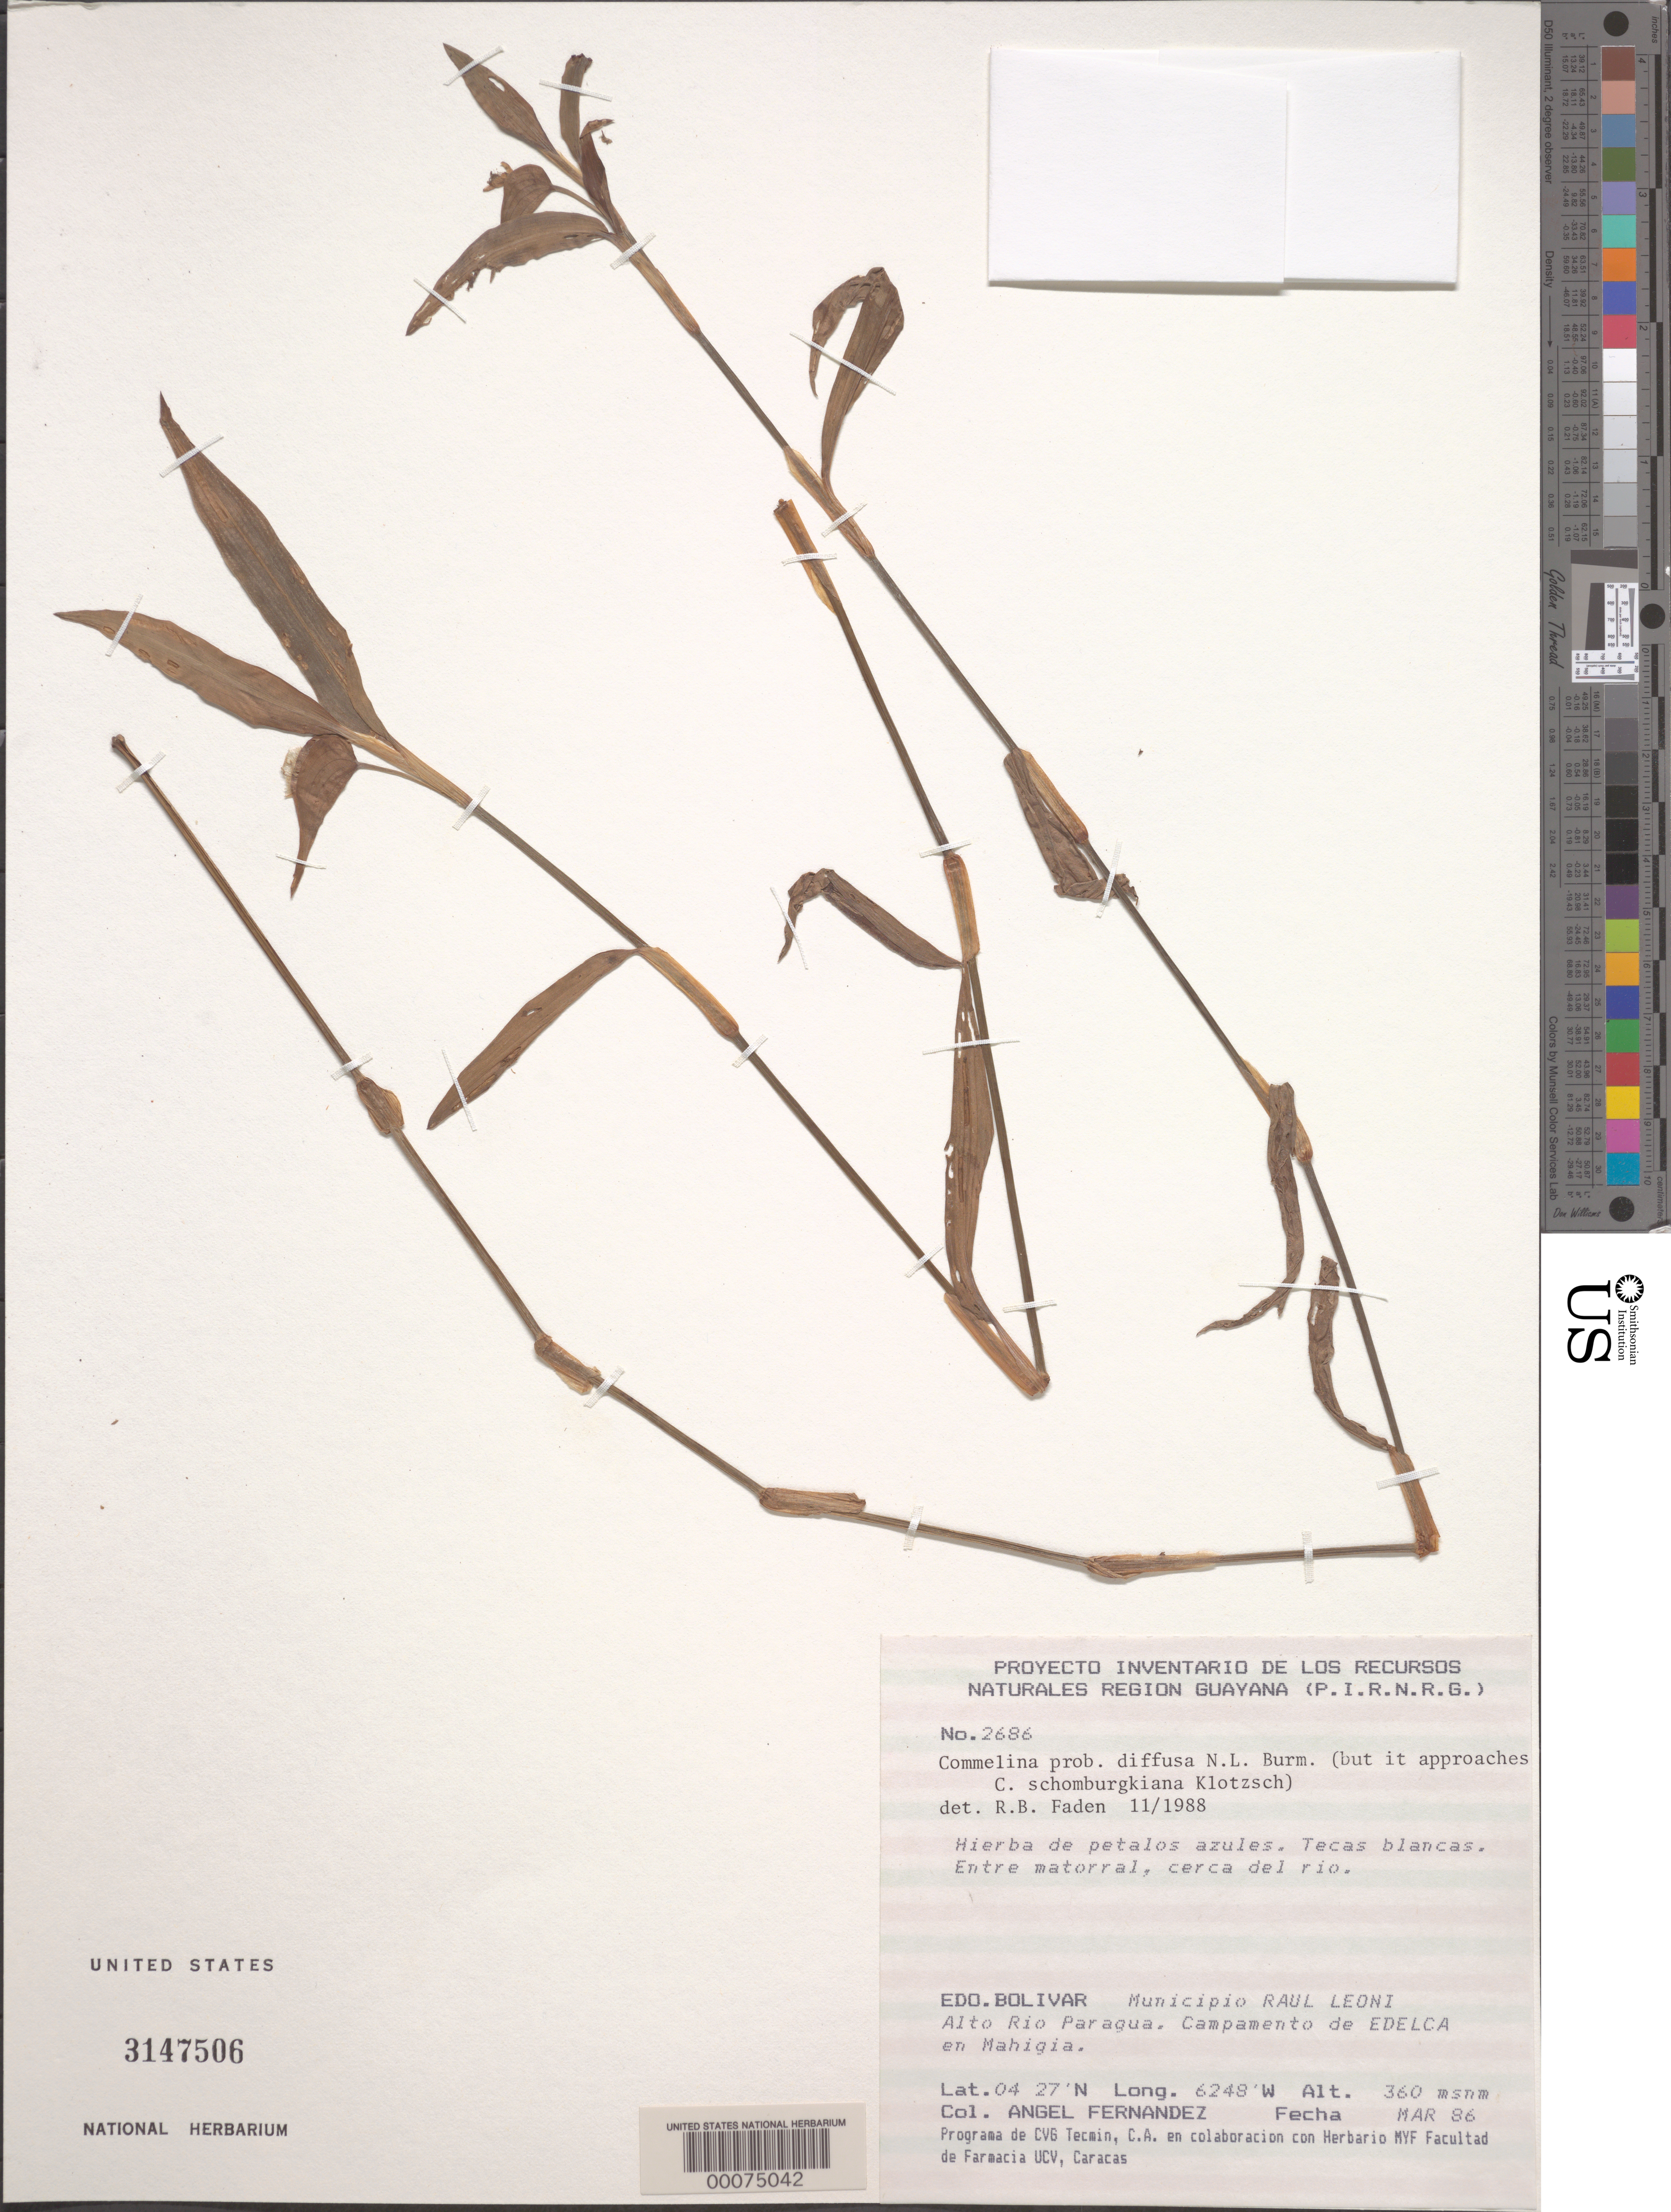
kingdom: Plantae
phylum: Tracheophyta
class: Liliopsida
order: Commelinales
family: Commelinaceae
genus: Commelina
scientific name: Commelina diffusa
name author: Burm. f.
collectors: Á. Fernández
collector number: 2686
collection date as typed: Mar 1986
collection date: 1986-03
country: Colombia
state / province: Bolívar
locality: Raul Leoni Mun. (?), Alto Rio Paragua, Campamento de Edelca en Mahigia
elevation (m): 360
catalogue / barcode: US 3147506